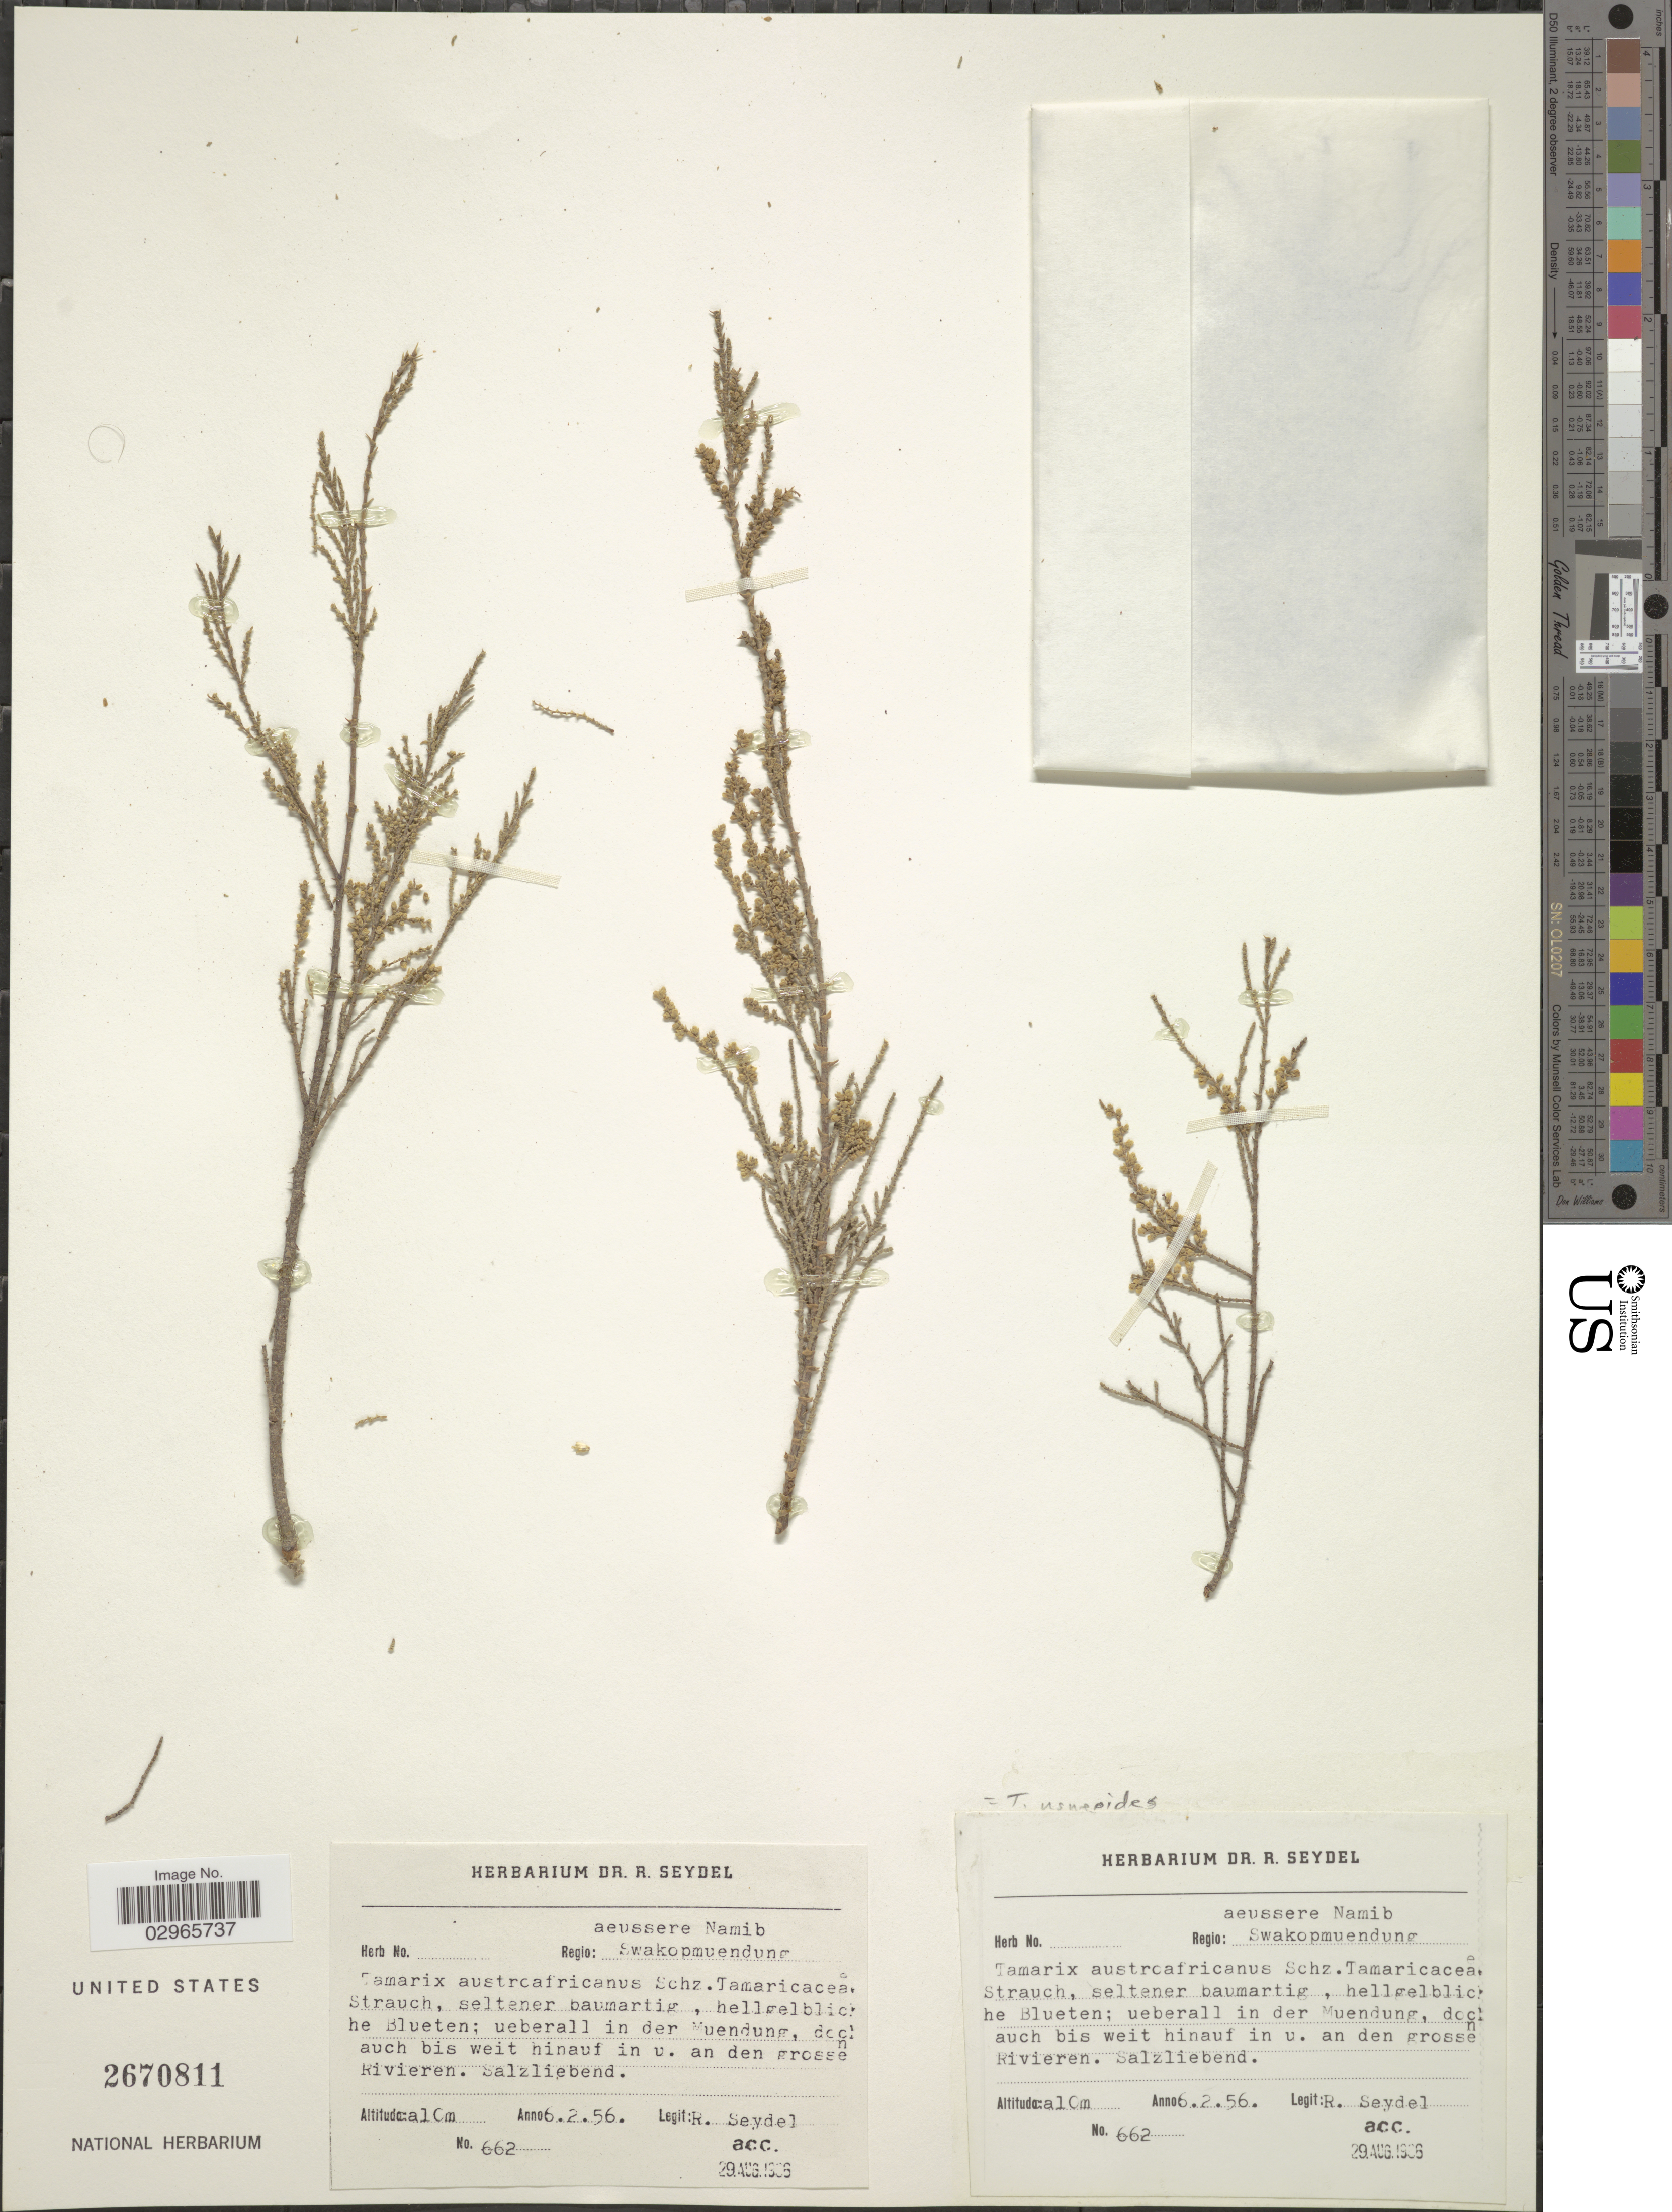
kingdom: Plantae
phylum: Tracheophyta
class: Magnoliopsida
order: Caryophyllales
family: Tamaricaceae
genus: Tamarix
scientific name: Tamarix usneoides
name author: E. Mey. ex Bunge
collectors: R. Seydel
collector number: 662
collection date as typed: Transcribed d/m/y: 6/2/56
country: Namibia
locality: Regio: Swakopmuendung; ueberall in der Muendung, doch auch bis weit hinauf in u. an den grossen Rivieren. Salzliebend.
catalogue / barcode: US 2670811